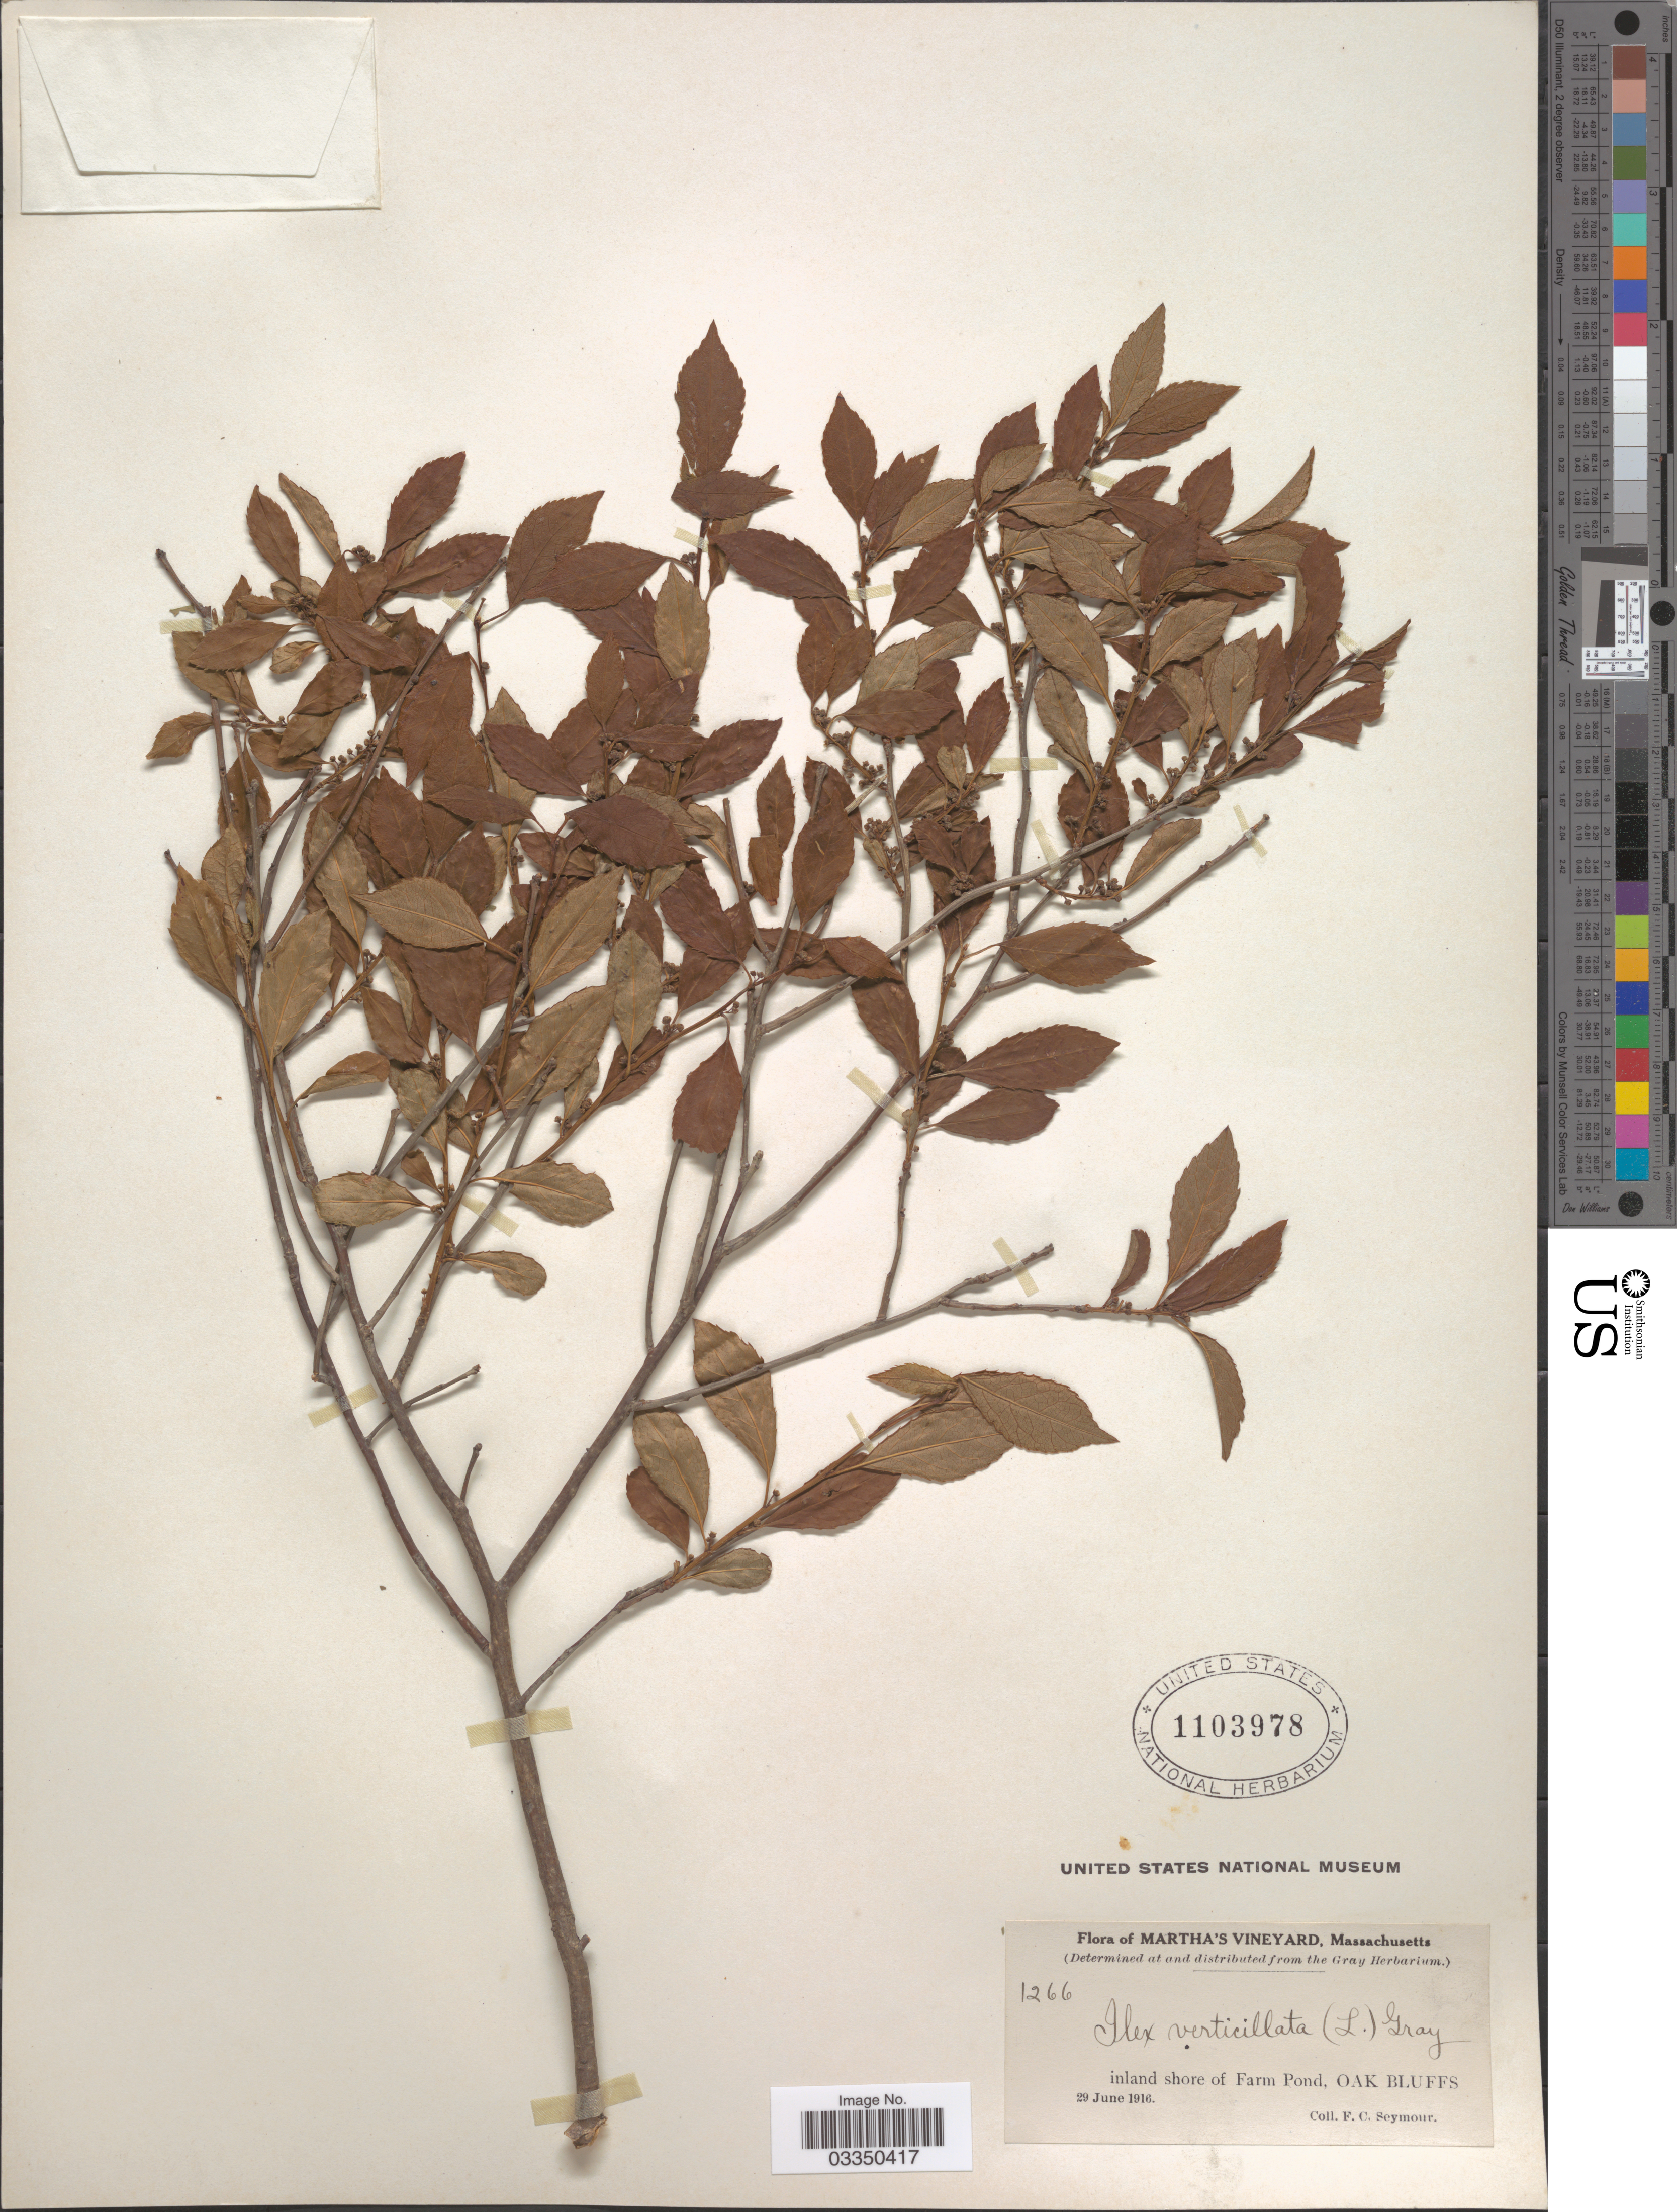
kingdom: Plantae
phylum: Tracheophyta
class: Magnoliopsida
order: Aquifoliales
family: Aquifoliaceae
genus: Ilex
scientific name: Ilex verticillata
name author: (L.) A. Gray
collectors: F. C. Seymour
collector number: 1266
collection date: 1916-06-29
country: United States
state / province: Massachusetts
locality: Martha's Vineyard. Inland shore of Farm Pond, Oak Bluffs.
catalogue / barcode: US 1103978